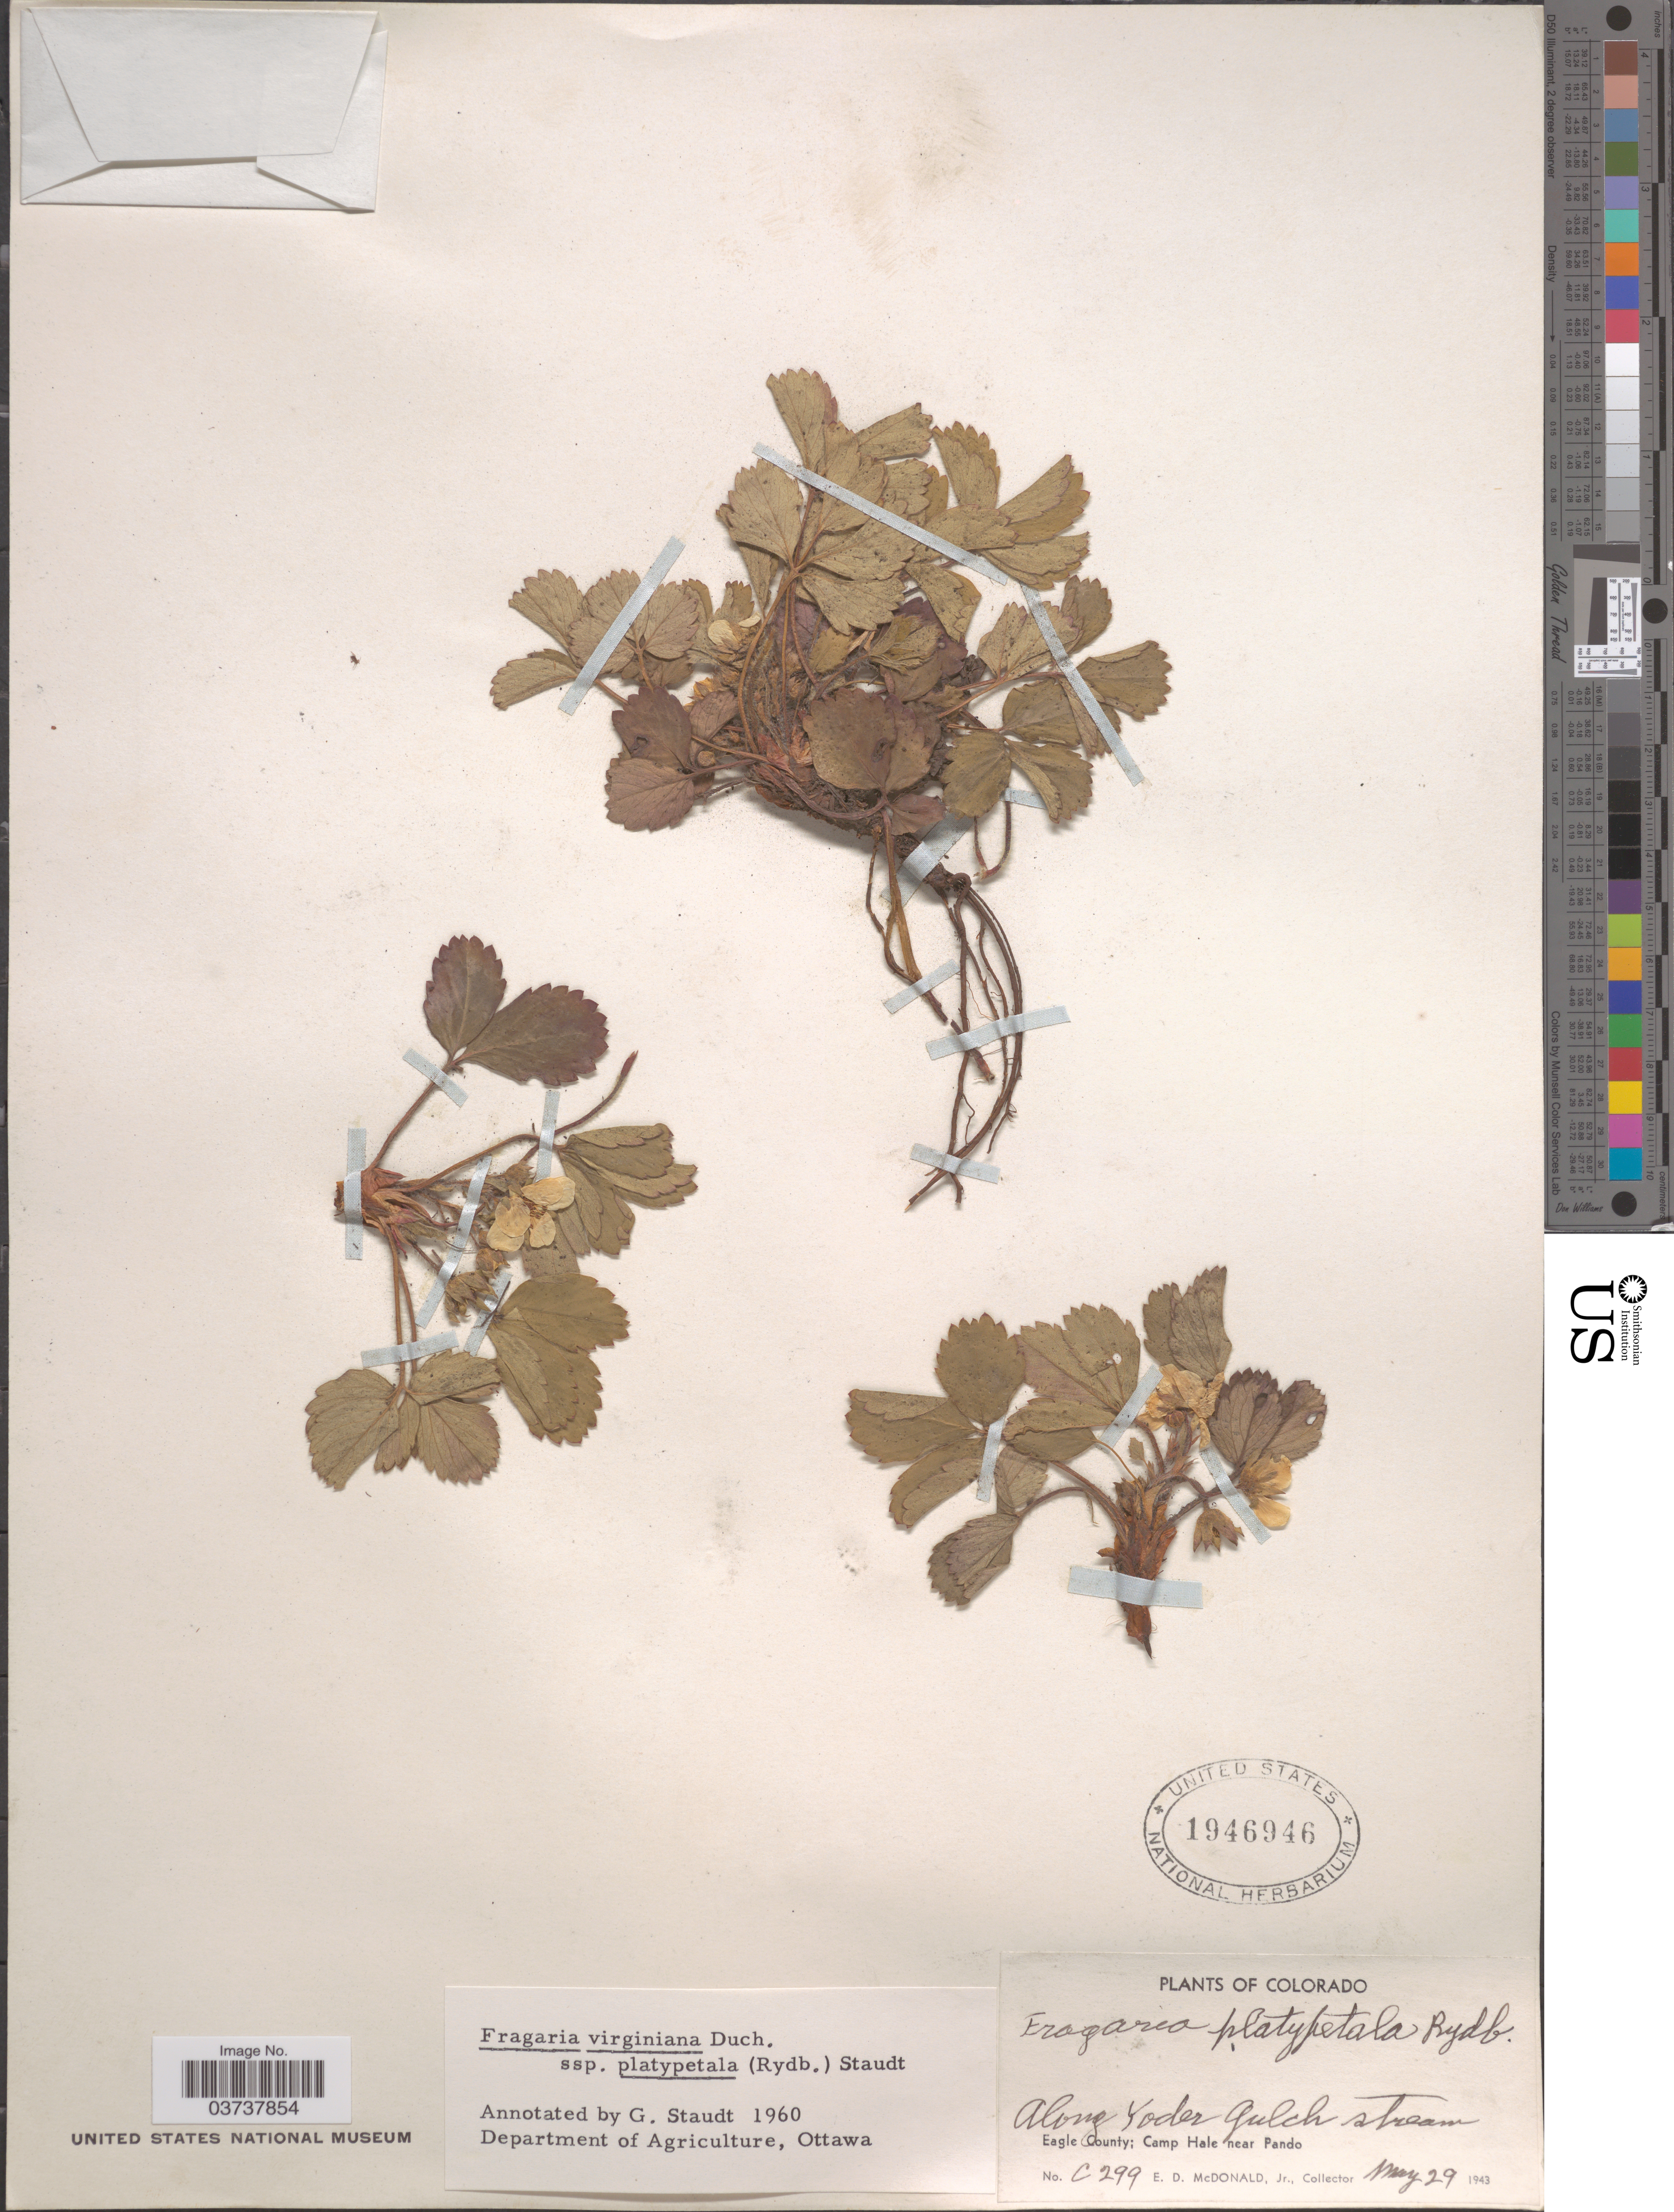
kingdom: Plantae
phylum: Tracheophyta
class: Magnoliopsida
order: Rosales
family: Rosaceae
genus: Fragaria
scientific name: Fragaria virginiana subsp. platypetala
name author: (Rydb.) Staudt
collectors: E. D. McDonald Jr.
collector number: C299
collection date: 1943-05-29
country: United States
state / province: Colorado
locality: Along Yoder Gulch stream. Eagle County; Camp Hale near Pando.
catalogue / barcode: US 1946946